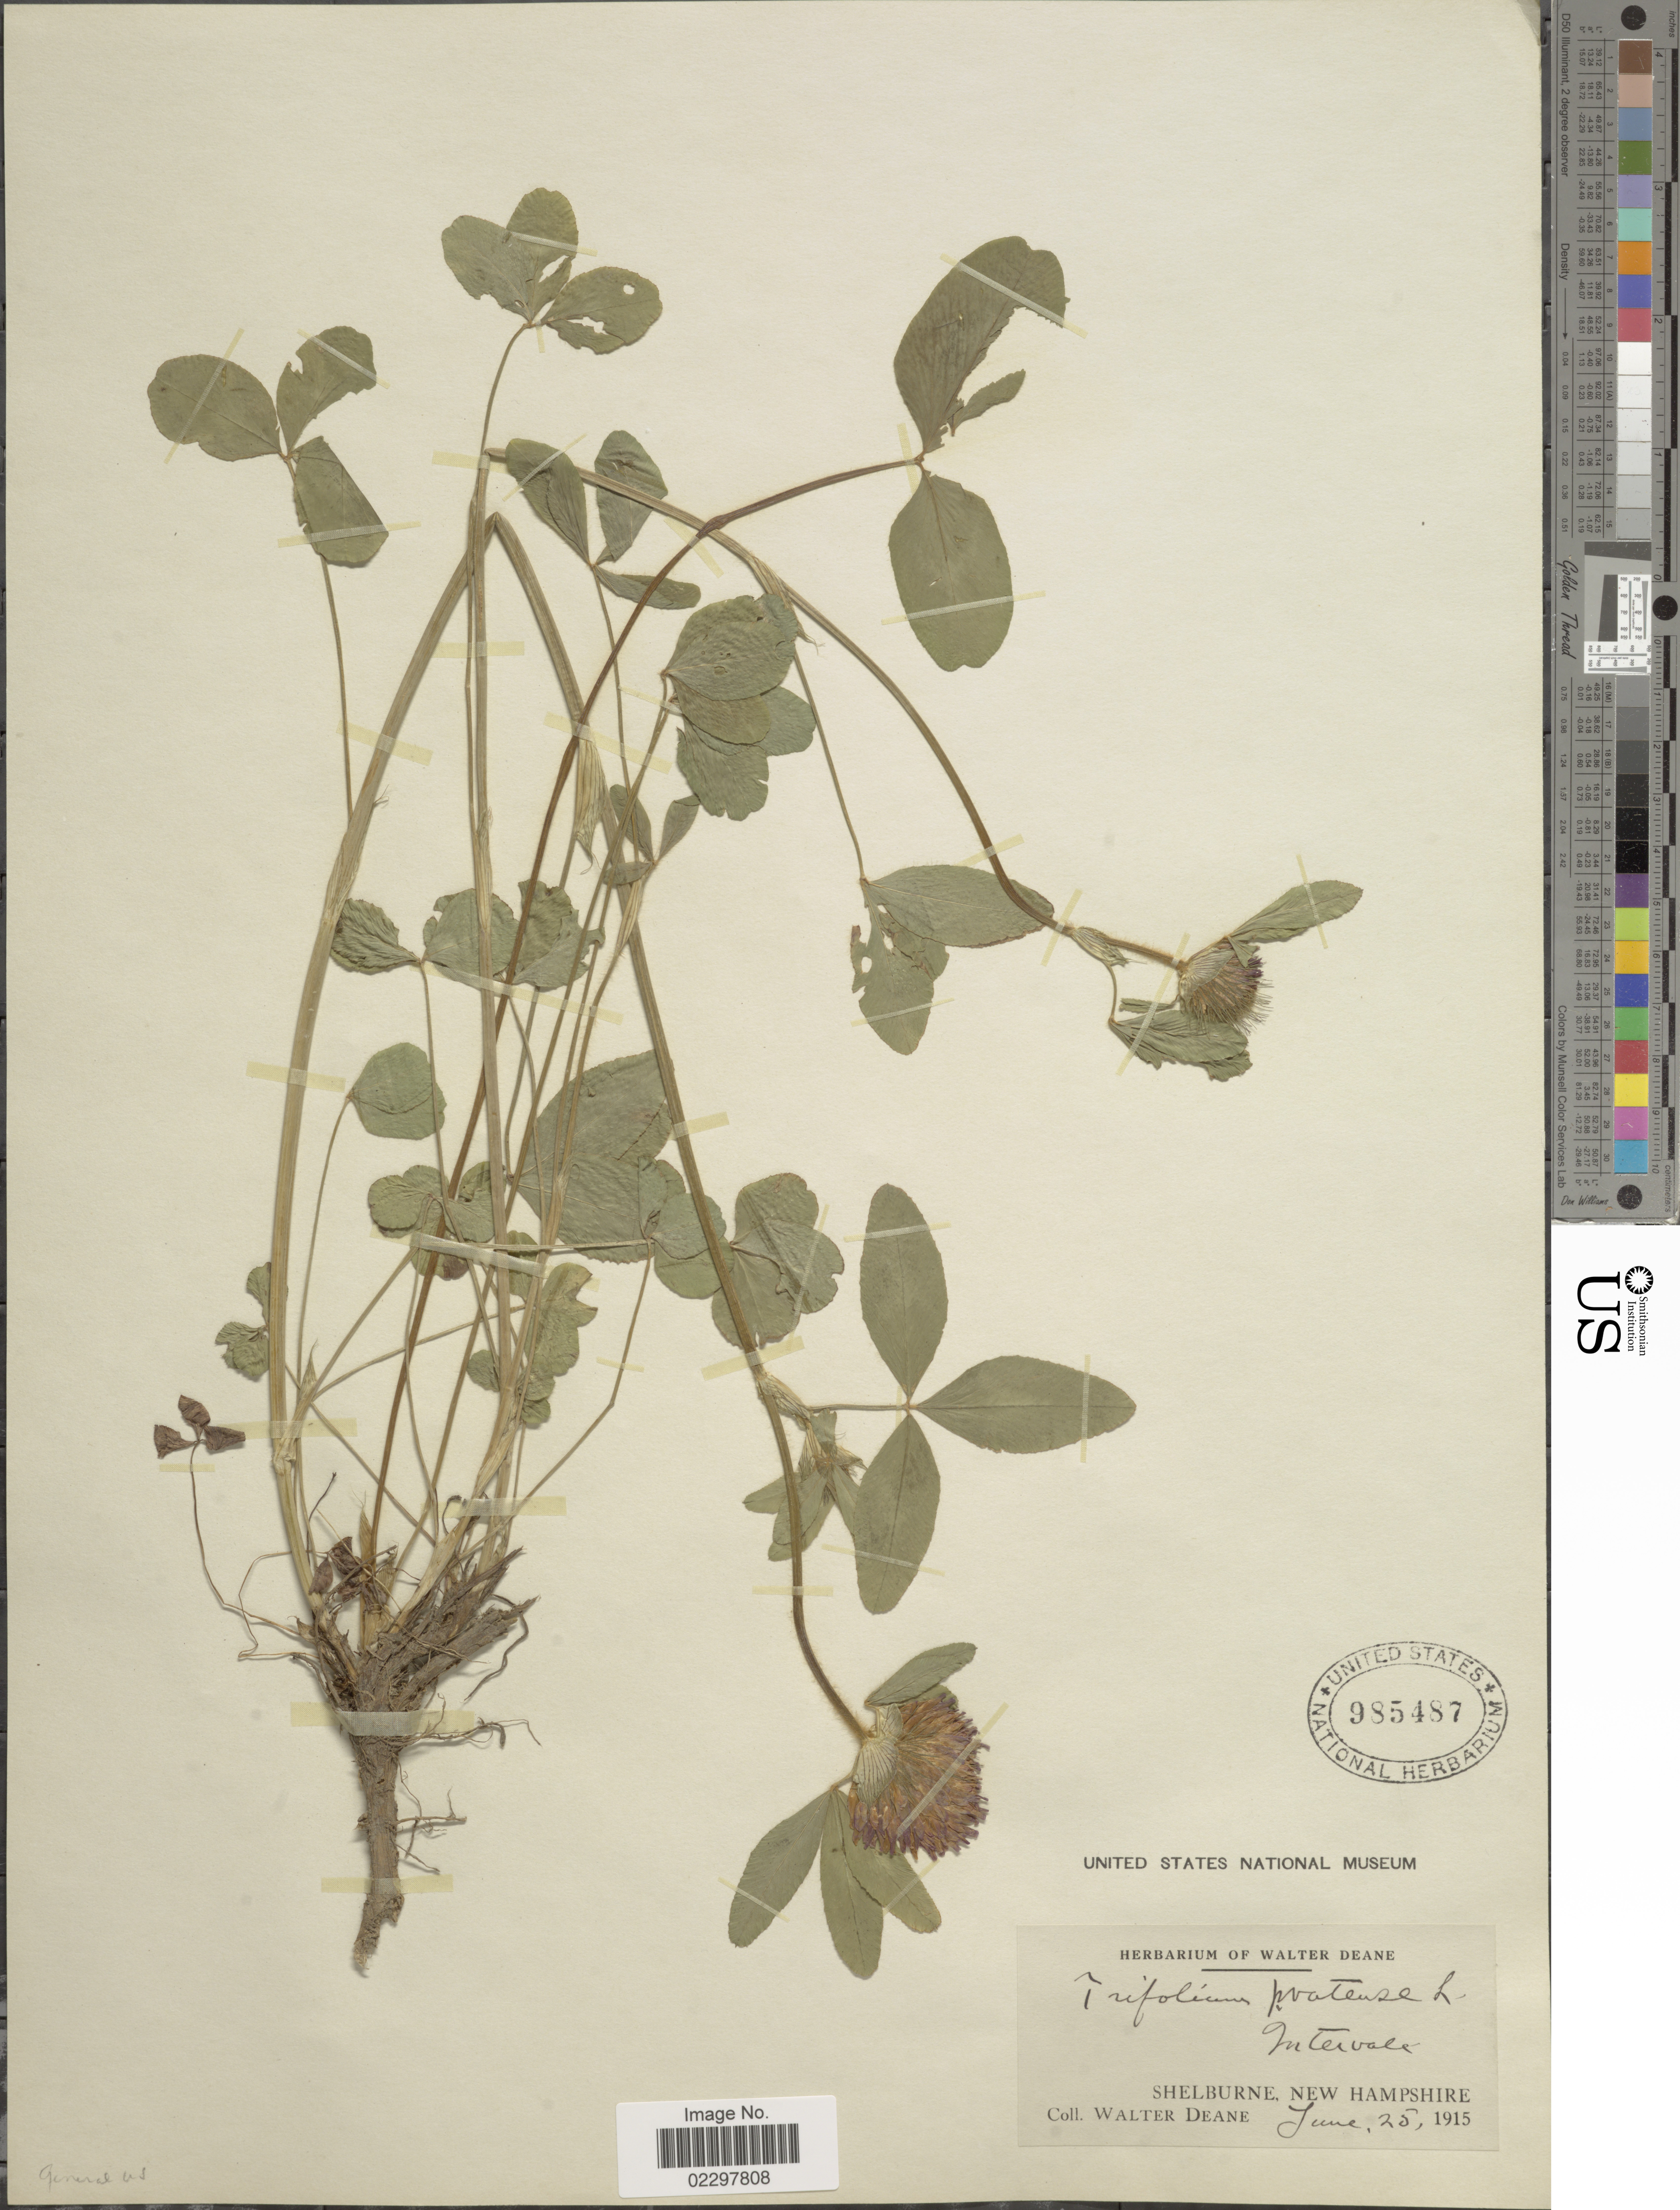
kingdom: Plantae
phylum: Tracheophyta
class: Magnoliopsida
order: Fabales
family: Fabaceae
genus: Trifolium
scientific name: Trifolium pratense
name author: L.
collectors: W. Deane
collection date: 1915-06-25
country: United States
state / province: New Hampshire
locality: Shelburne, Intervalé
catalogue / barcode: US 985487